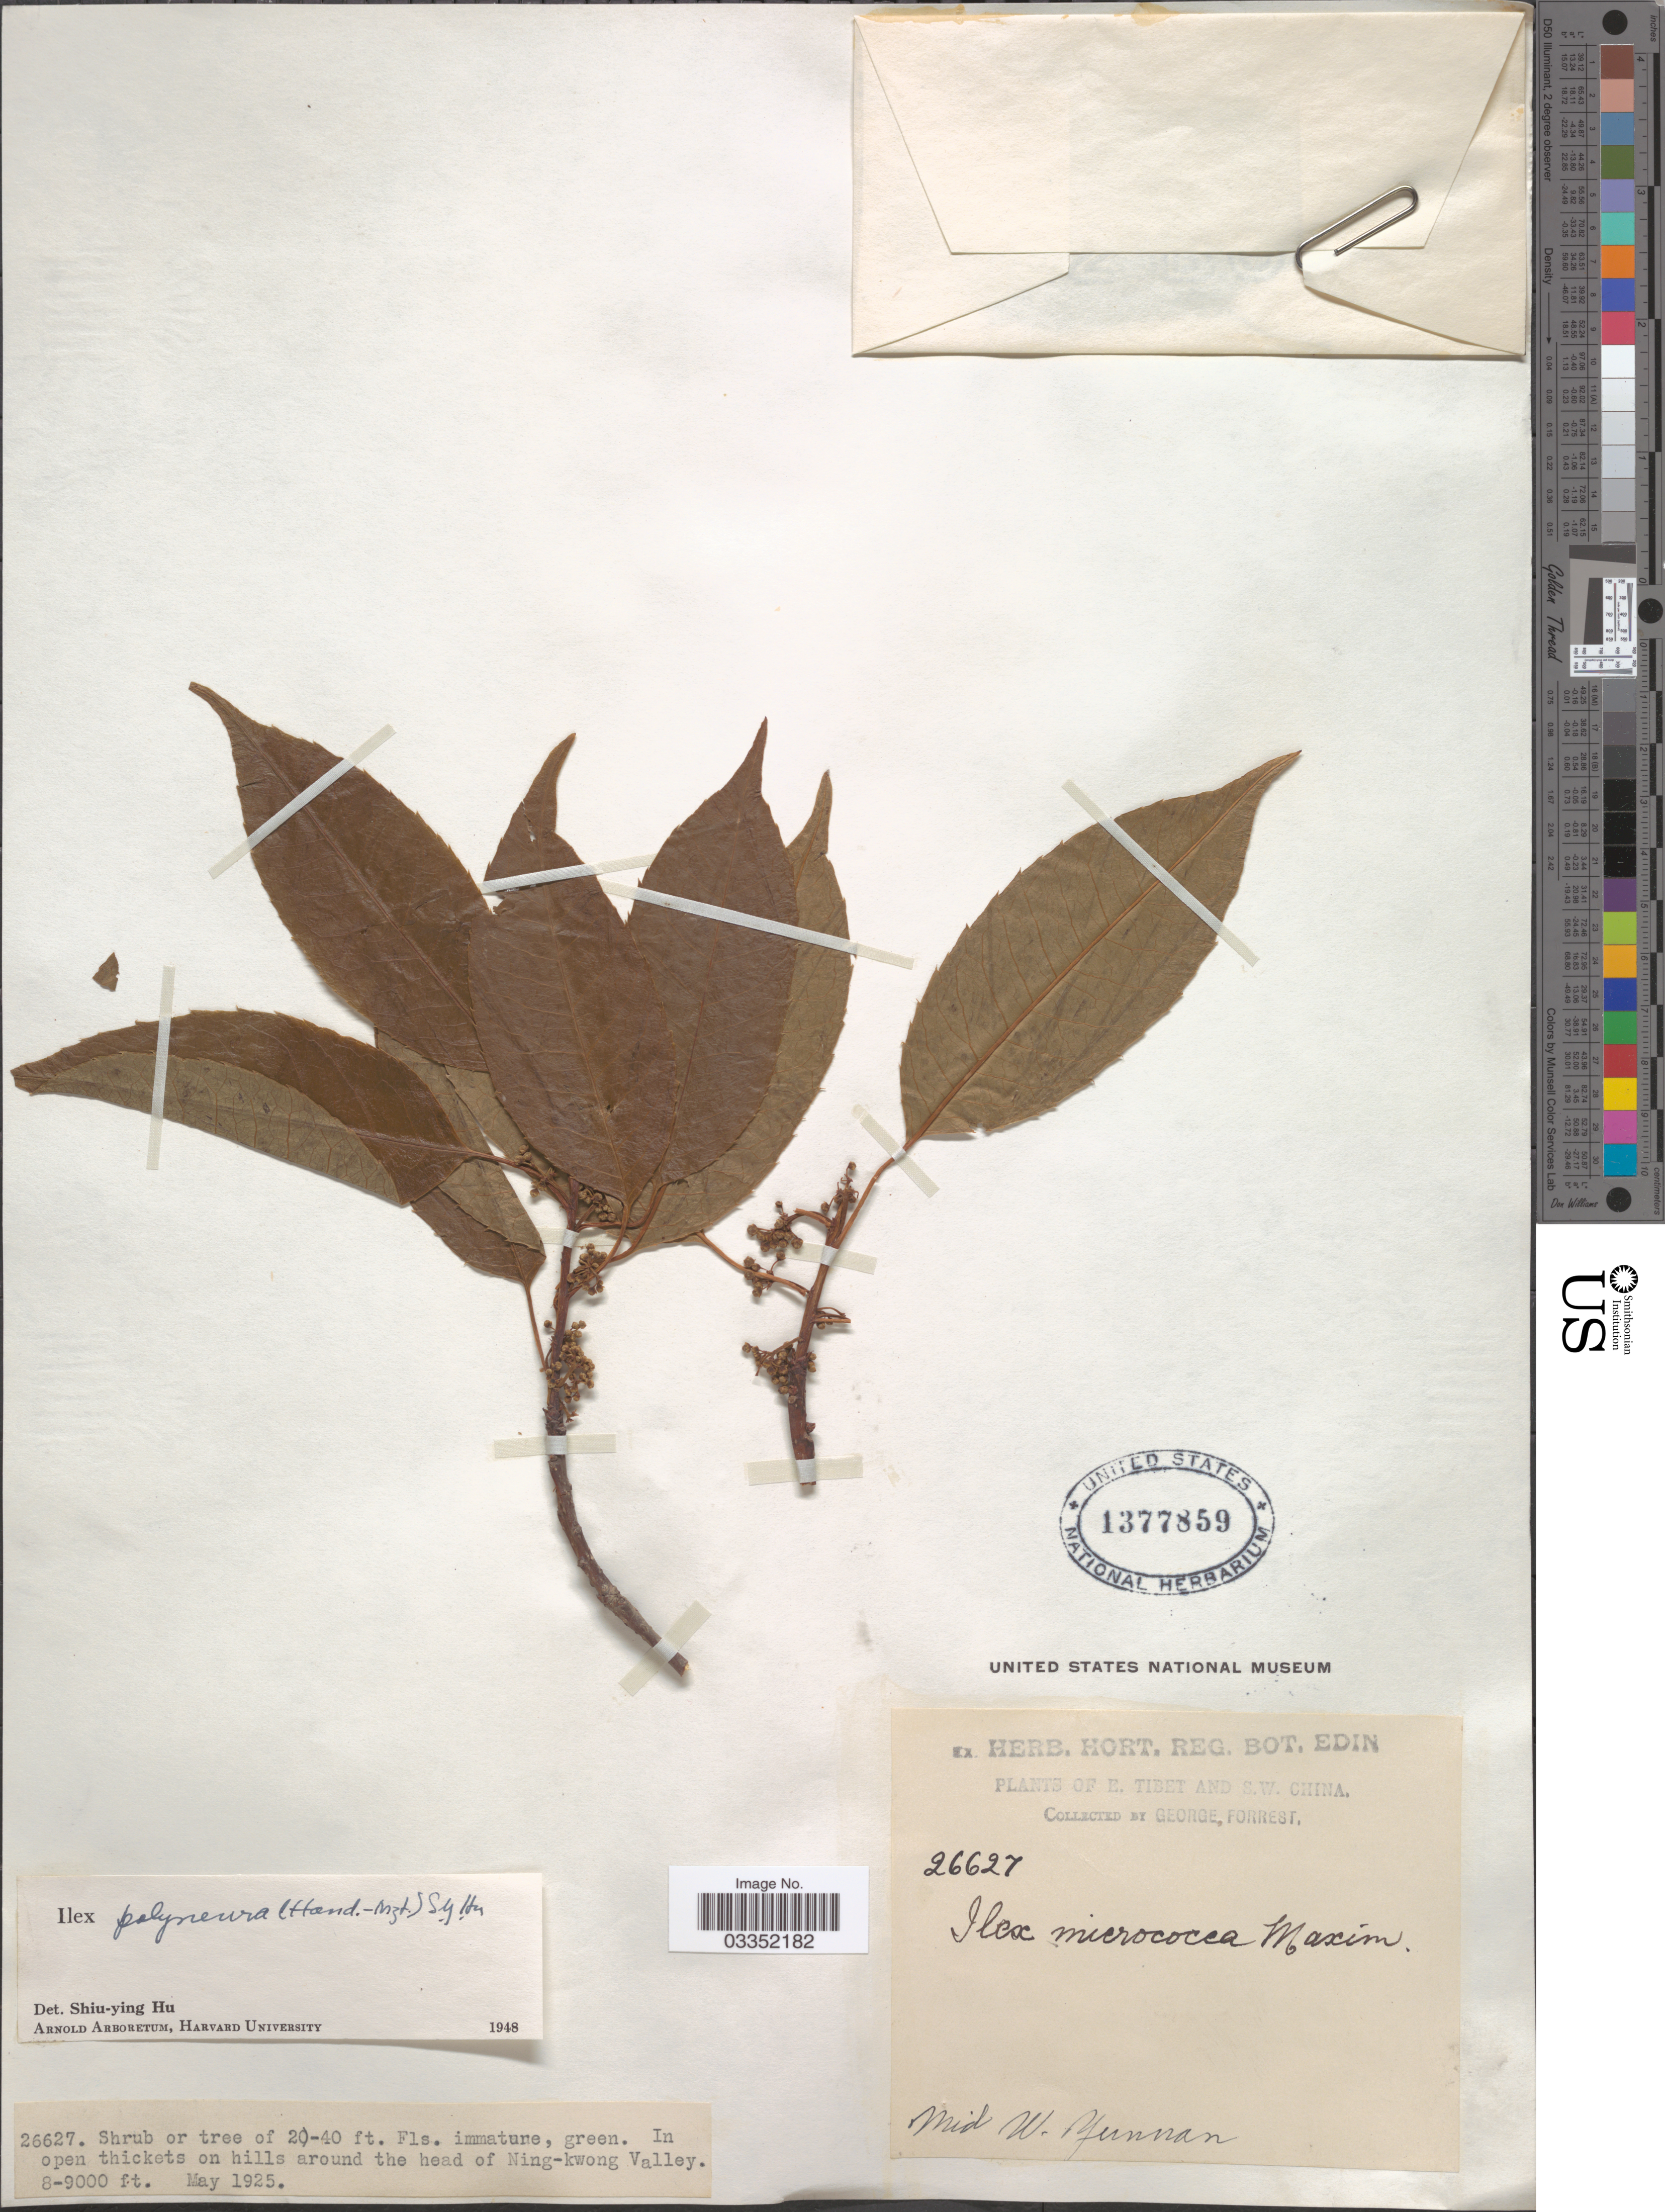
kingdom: Plantae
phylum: Tracheophyta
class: Magnoliopsida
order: Aquifoliales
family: Aquifoliaceae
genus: Ilex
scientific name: Ilex polyneura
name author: (Hand.-Mazz.) S.Y. Hu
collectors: G. Forrest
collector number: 26627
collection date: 1925-05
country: China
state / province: Yunnan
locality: E. Tibet and S.W. China, Mid. W. Yunnan. In open thickets on hills around the head of Ning-kwong Valley.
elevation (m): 2438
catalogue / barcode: US 1377859